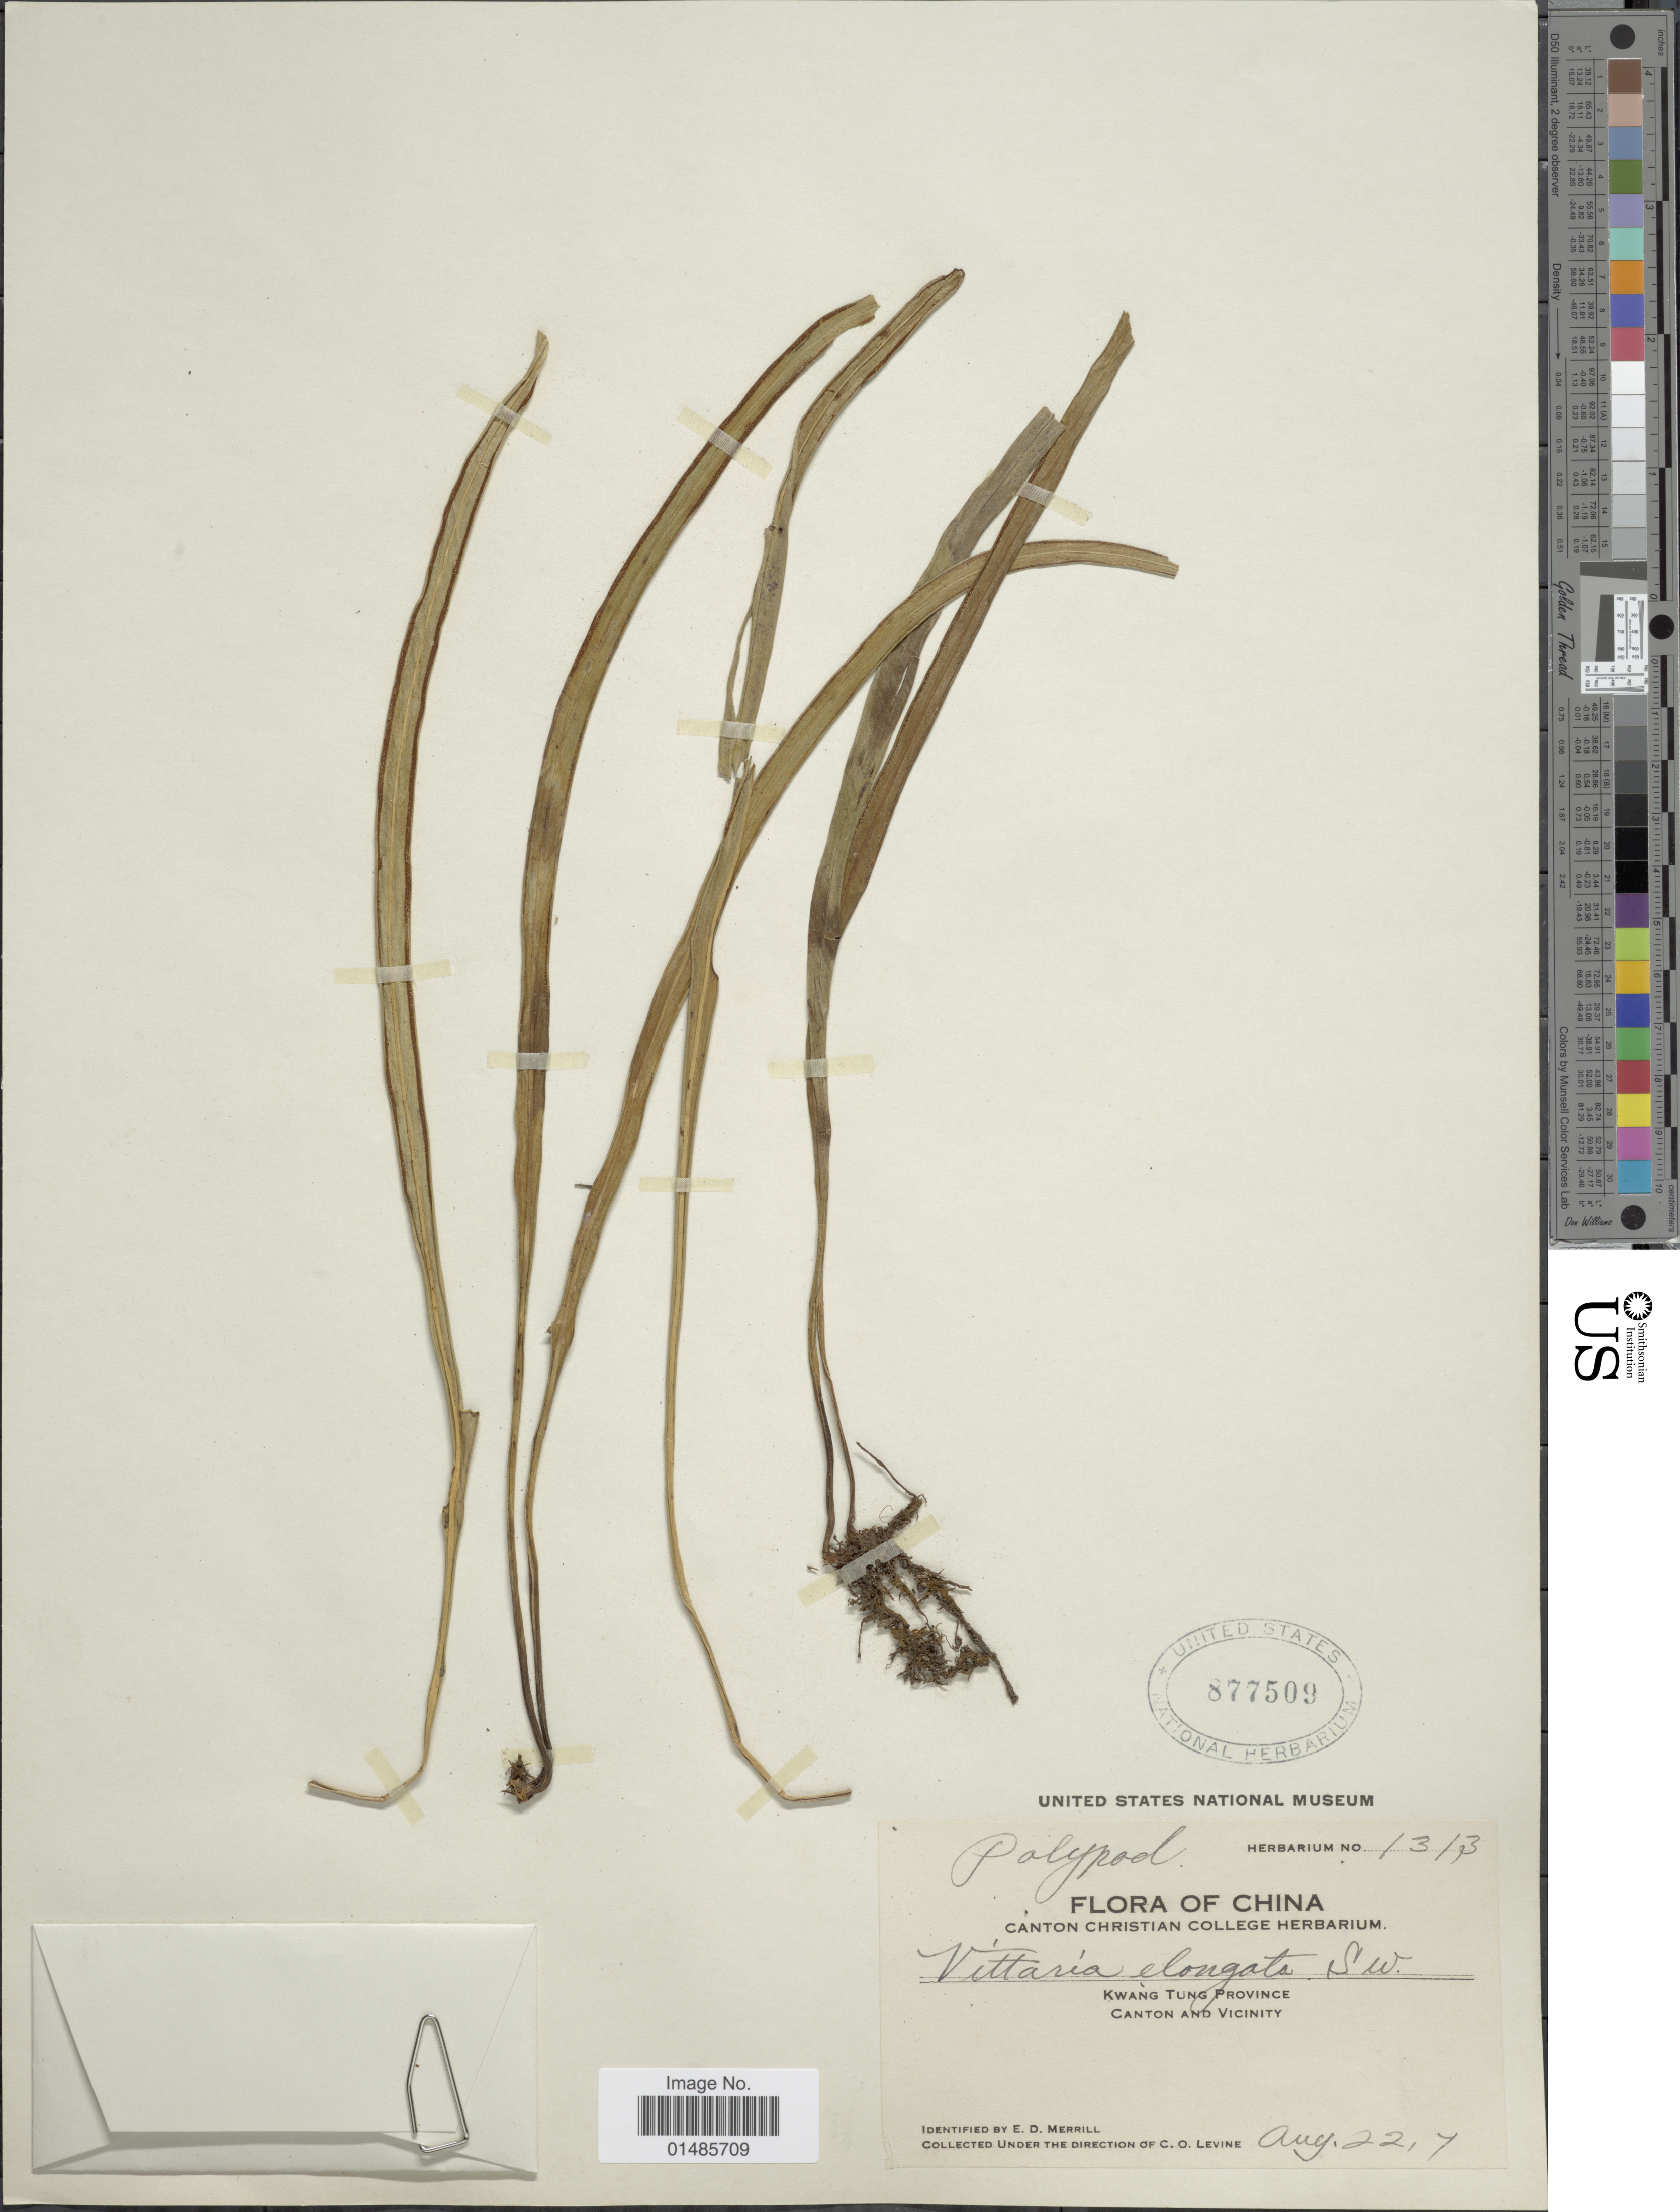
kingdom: Plantae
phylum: Tracheophyta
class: Polypodiopsida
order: Polypodiales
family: Pteridaceae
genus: Haplopteris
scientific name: Haplopteris flexuosa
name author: (Fée) E.H. Crane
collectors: E. D. Merrill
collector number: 1313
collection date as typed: Transcribed d/m/y: 22/8/17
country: China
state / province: Guangdong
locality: Kwang Tung Province. Canton and Vicinity.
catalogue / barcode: US 877509